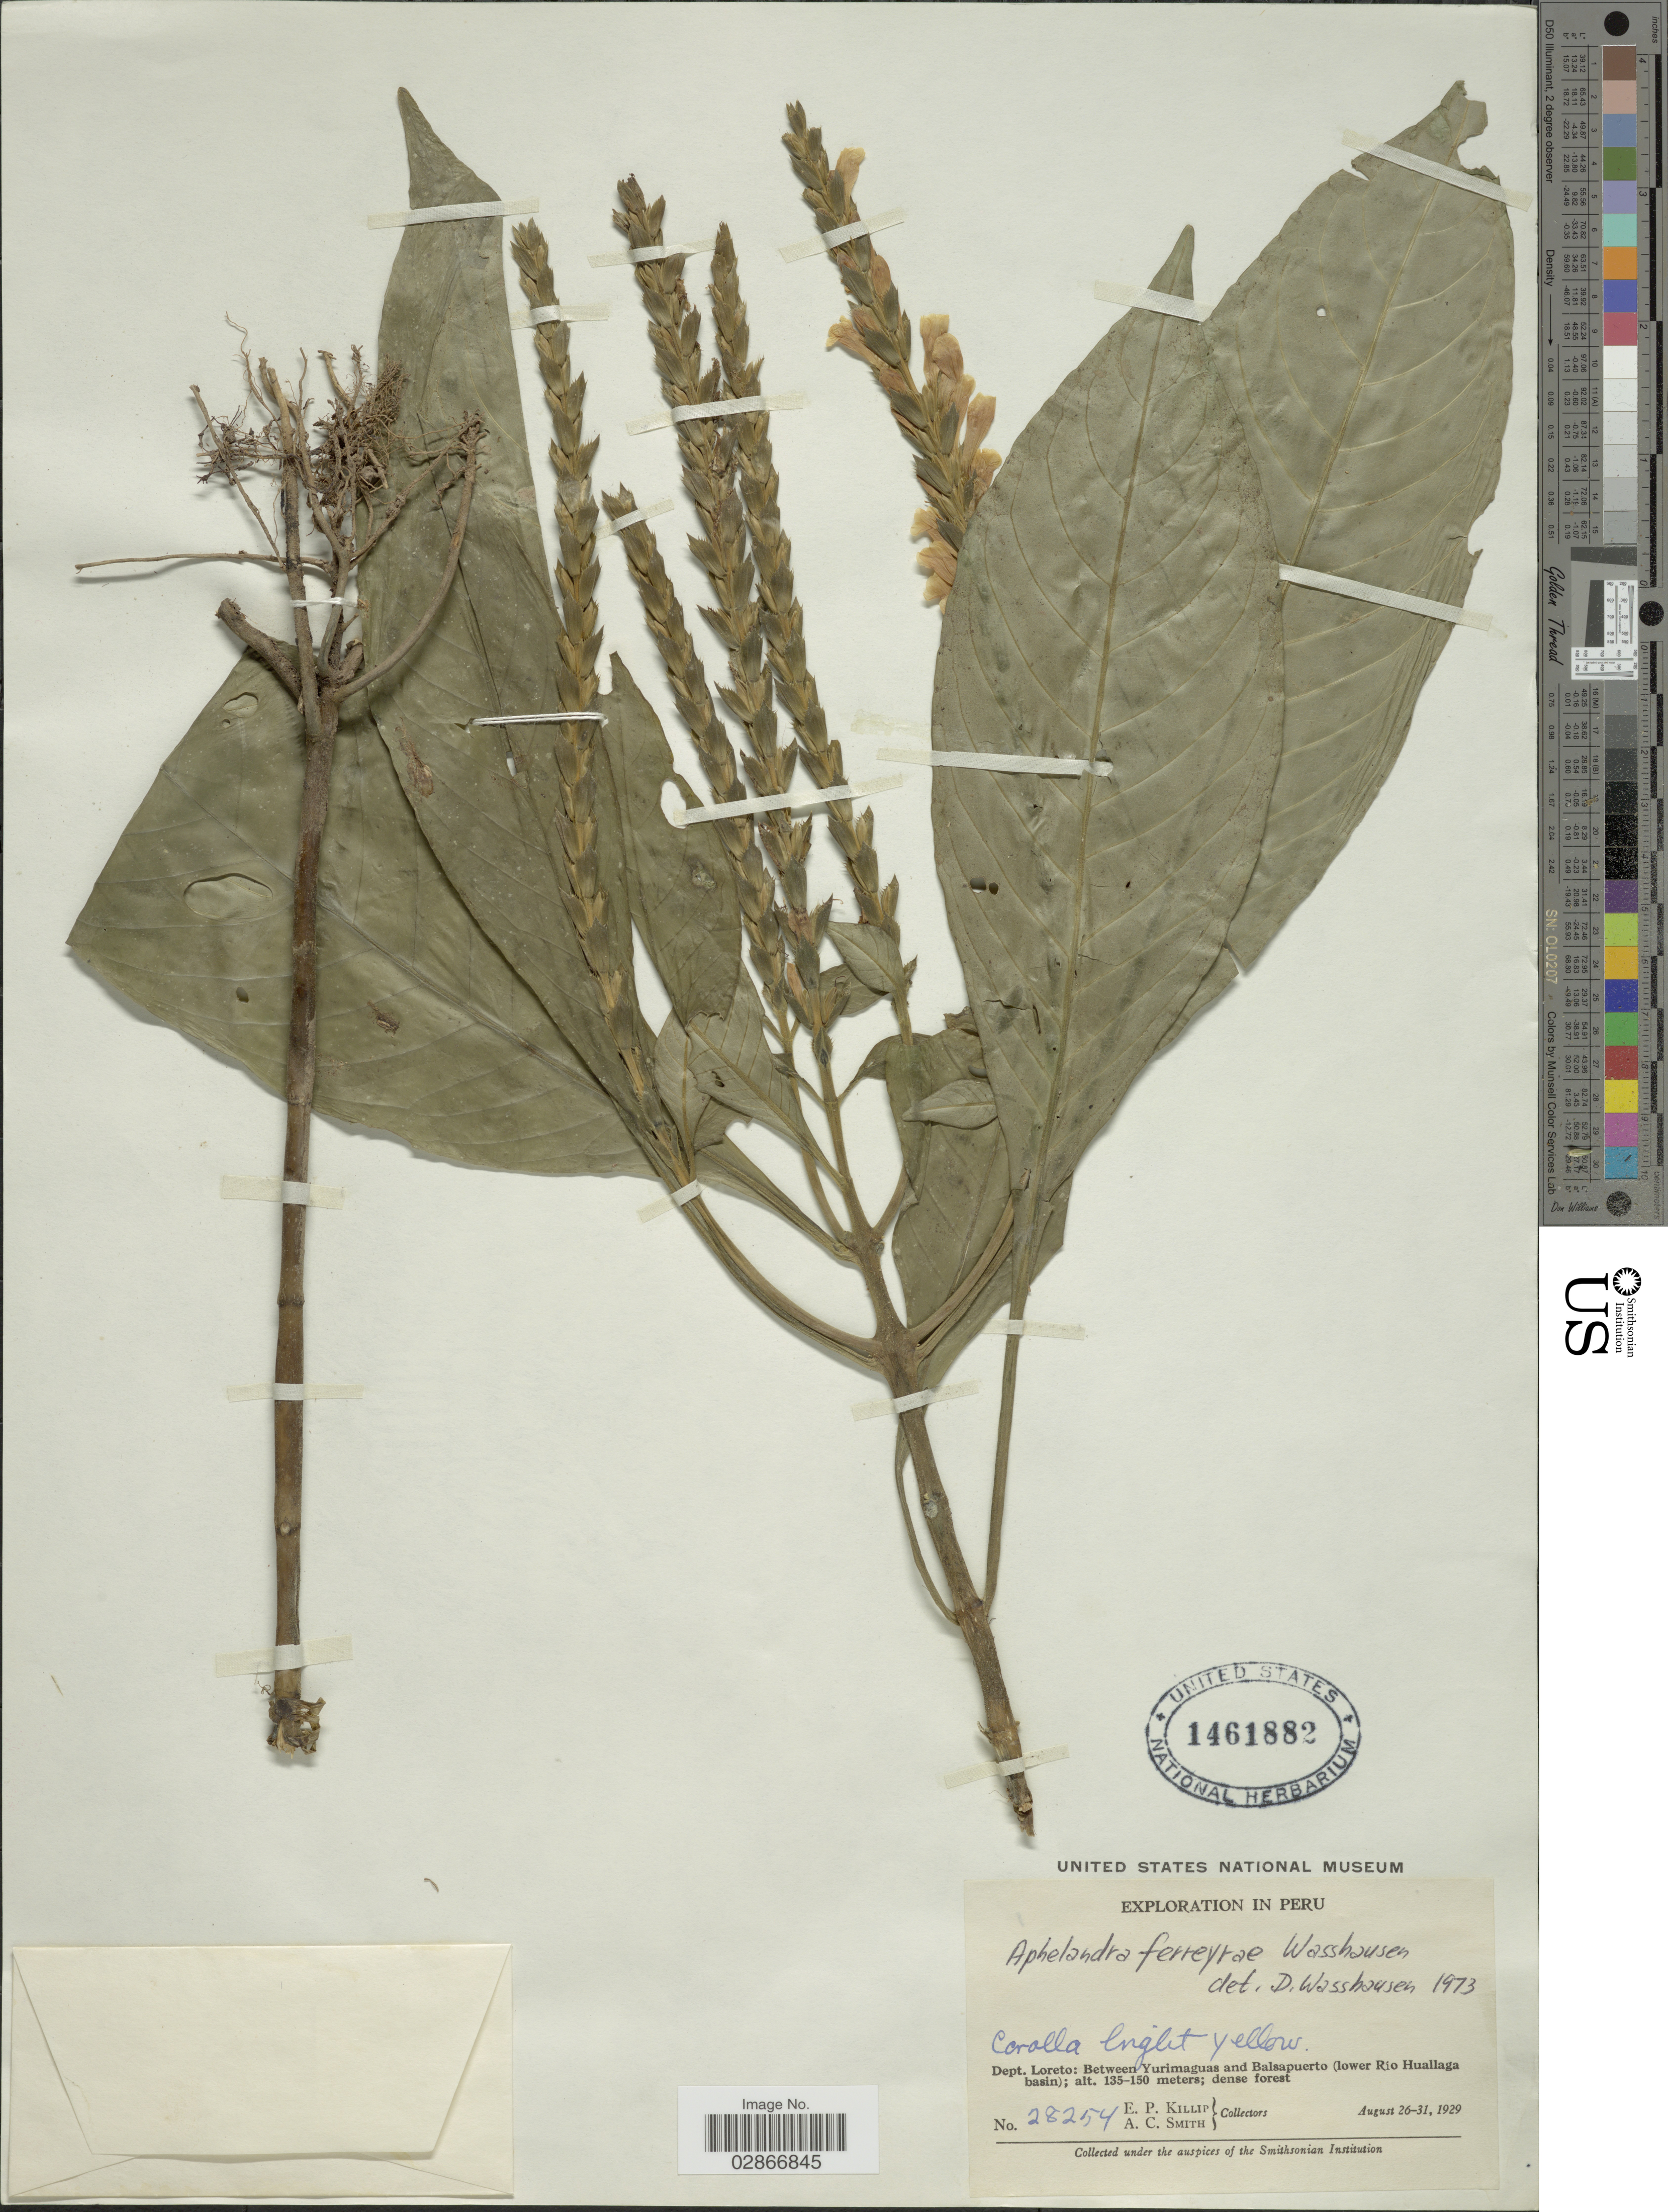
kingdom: Plantae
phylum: Tracheophyta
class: Magnoliopsida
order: Lamiales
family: Acanthaceae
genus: Aphelandra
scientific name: Aphelandra ferreyrae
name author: Wassh.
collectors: E. P. Killip & A. C. Smith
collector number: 28254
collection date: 1929-08-26/1929-08-31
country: Peru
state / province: Loreto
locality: Dept. Loreto: Between Yurimaguas and Balsapuerto (lower Rio Huallaga basin).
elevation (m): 135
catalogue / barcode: US 1461882